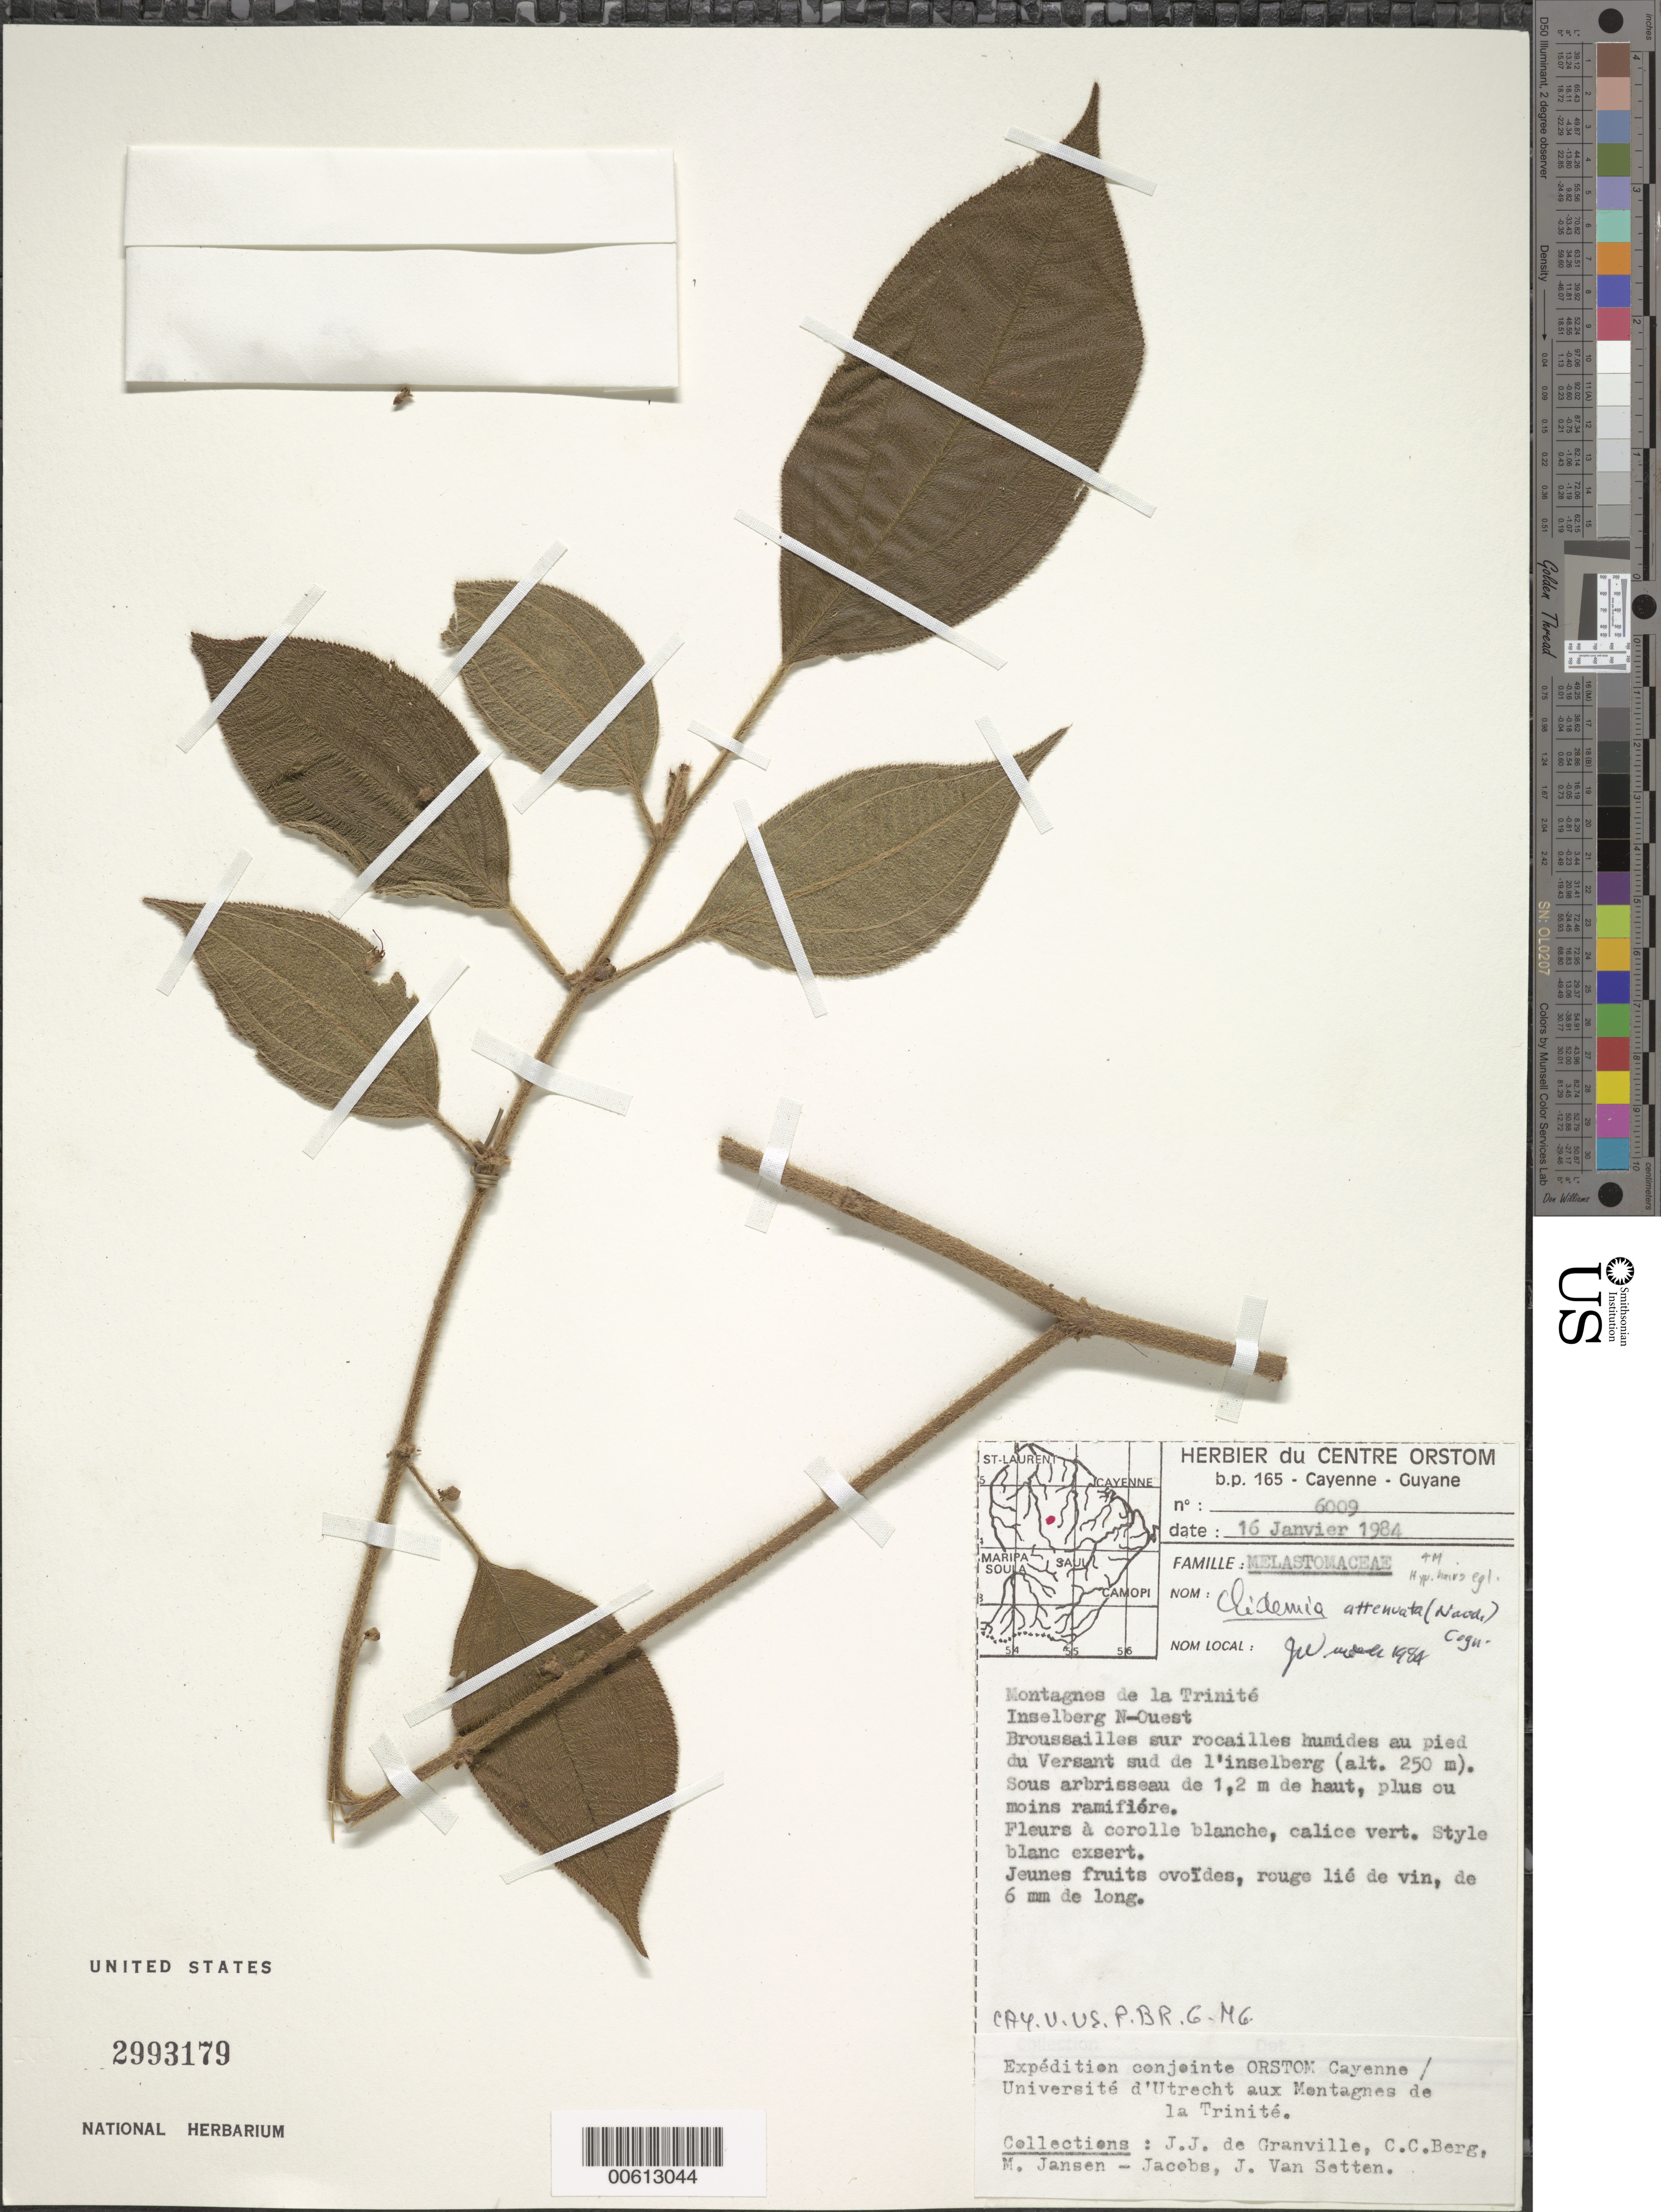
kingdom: Plantae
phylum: Tracheophyta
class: Magnoliopsida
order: Myrtales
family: Melastomataceae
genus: Clidemia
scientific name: Clidemia attenuata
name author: (Naudin) Cogn.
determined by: Wurdack, John J., (US), US (UNITED STATES)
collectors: J.-J. de Granville, C. C. Berg, M. J. Jansen-Jacobs & J. van Setten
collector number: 6009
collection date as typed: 16-Jan-84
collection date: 1984-01-16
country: French Guiana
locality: Montagnes de la Trinité, inselberg NW, E of Mana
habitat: Broussailles sur rocailles humides au pied du Versant sud de l'inselberg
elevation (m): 250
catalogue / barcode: US 2993179